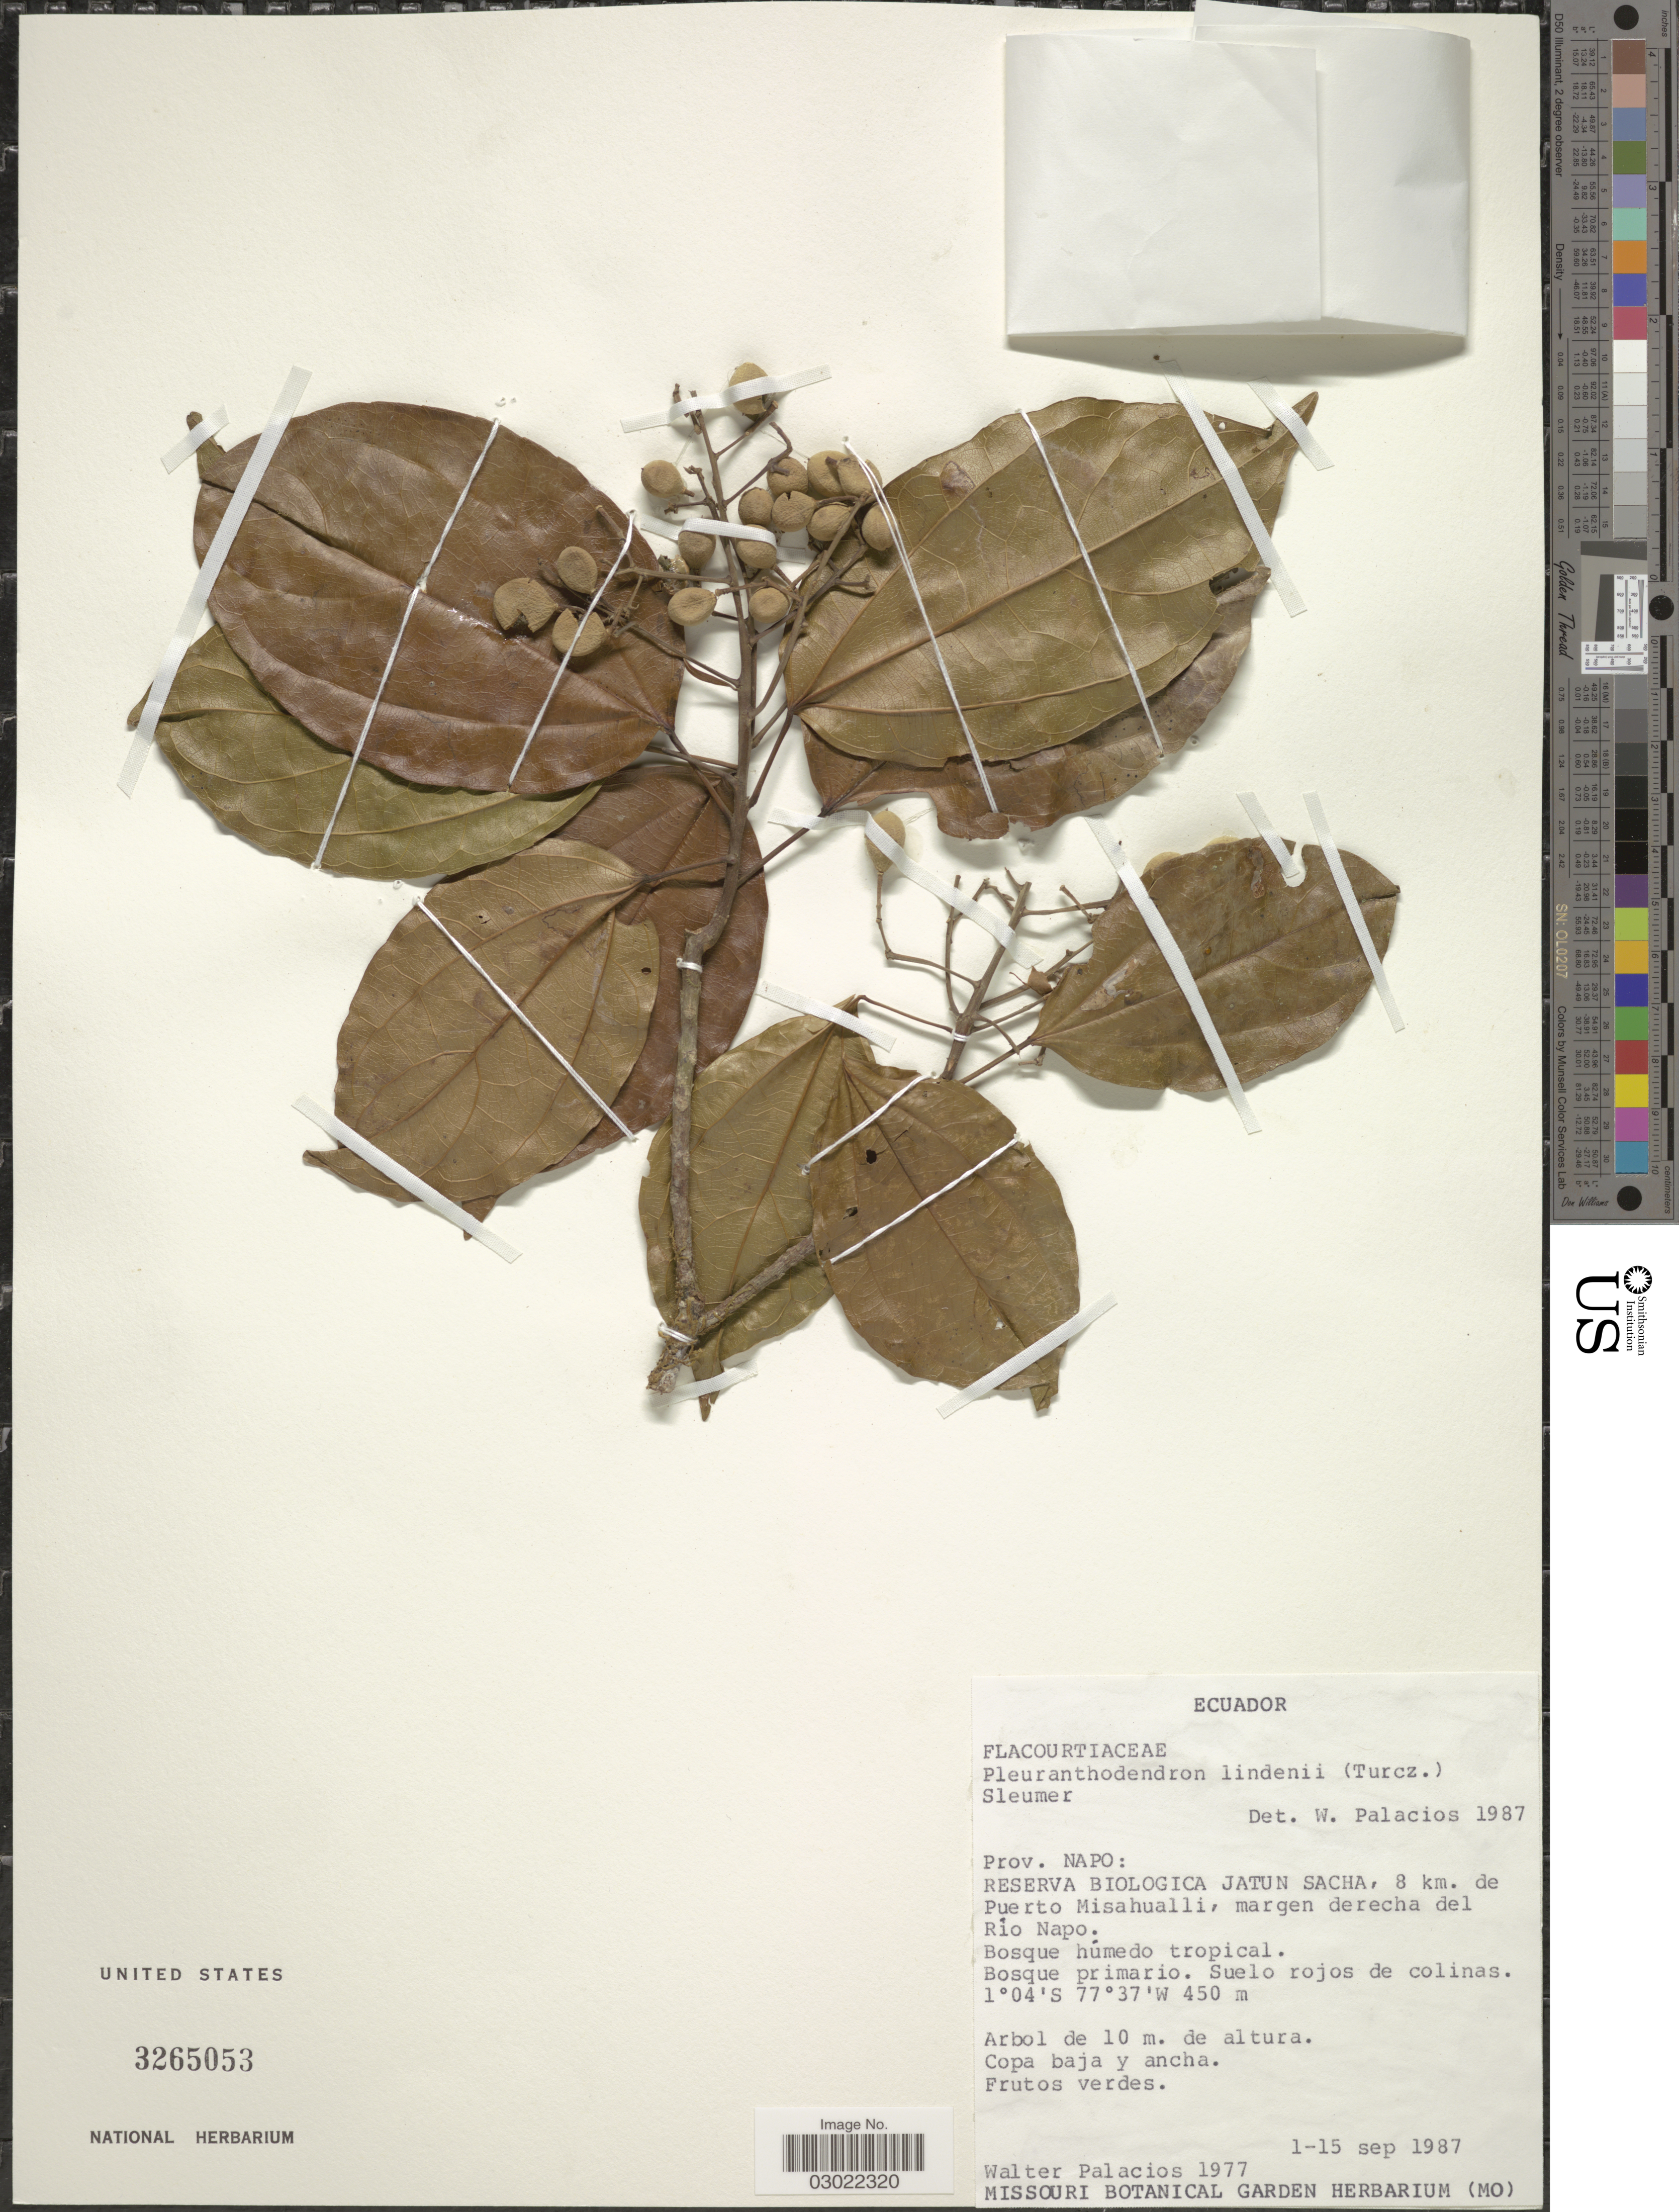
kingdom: Plantae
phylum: Tracheophyta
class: Magnoliopsida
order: Malpighiales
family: Salicaceae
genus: Pleuranthodendron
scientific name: Pleuranthodendron lindenii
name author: (Turcz.) Sleumer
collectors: W. Palacios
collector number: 1977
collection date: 1987-09-01/1987-09-15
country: Ecuador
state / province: Napo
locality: Prov. Napo: Reserva Biologica Jatun Sacha, 8 km. de Puerto Misahualli, margen derecha del Río Napo.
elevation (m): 450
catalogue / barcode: US 3265053